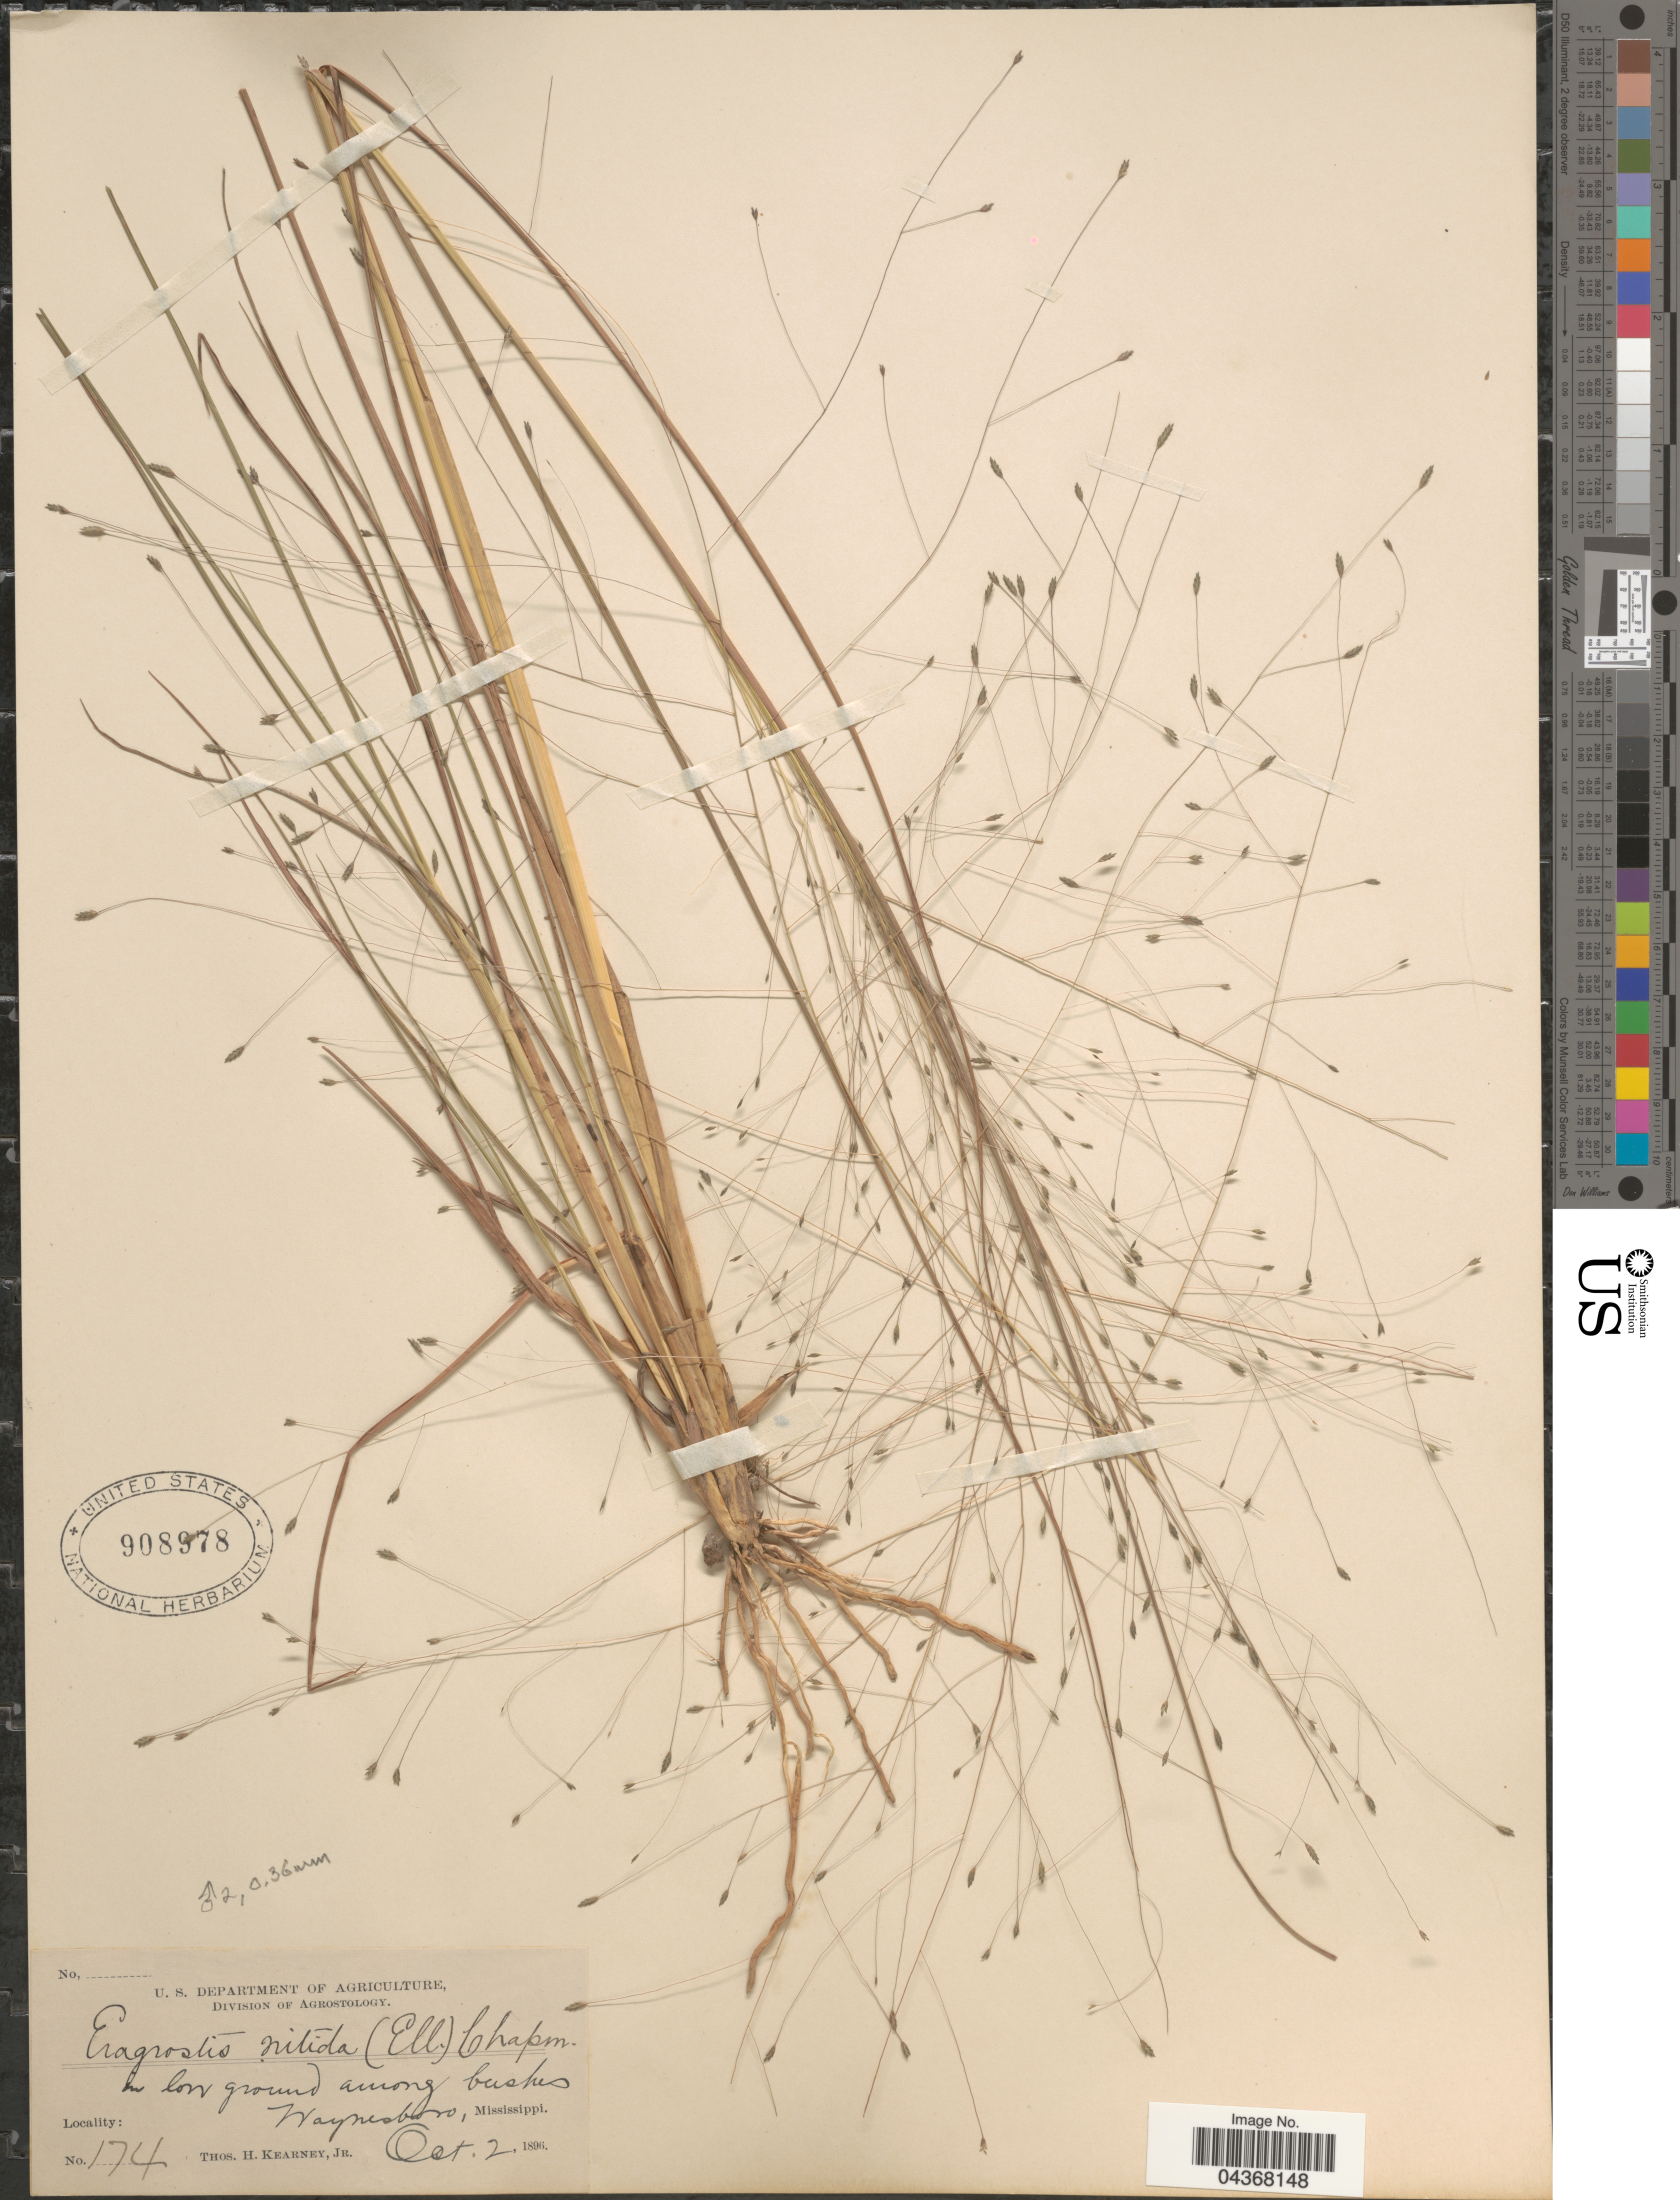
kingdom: Plantae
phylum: Tracheophyta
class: Liliopsida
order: Poales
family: Poaceae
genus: Eragrostis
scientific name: Eragrostis elliottii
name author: S. Watson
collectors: T. H. Kearney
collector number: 174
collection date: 1896-10-02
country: United States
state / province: Mississippi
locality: Waynesboro.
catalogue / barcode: US 908978